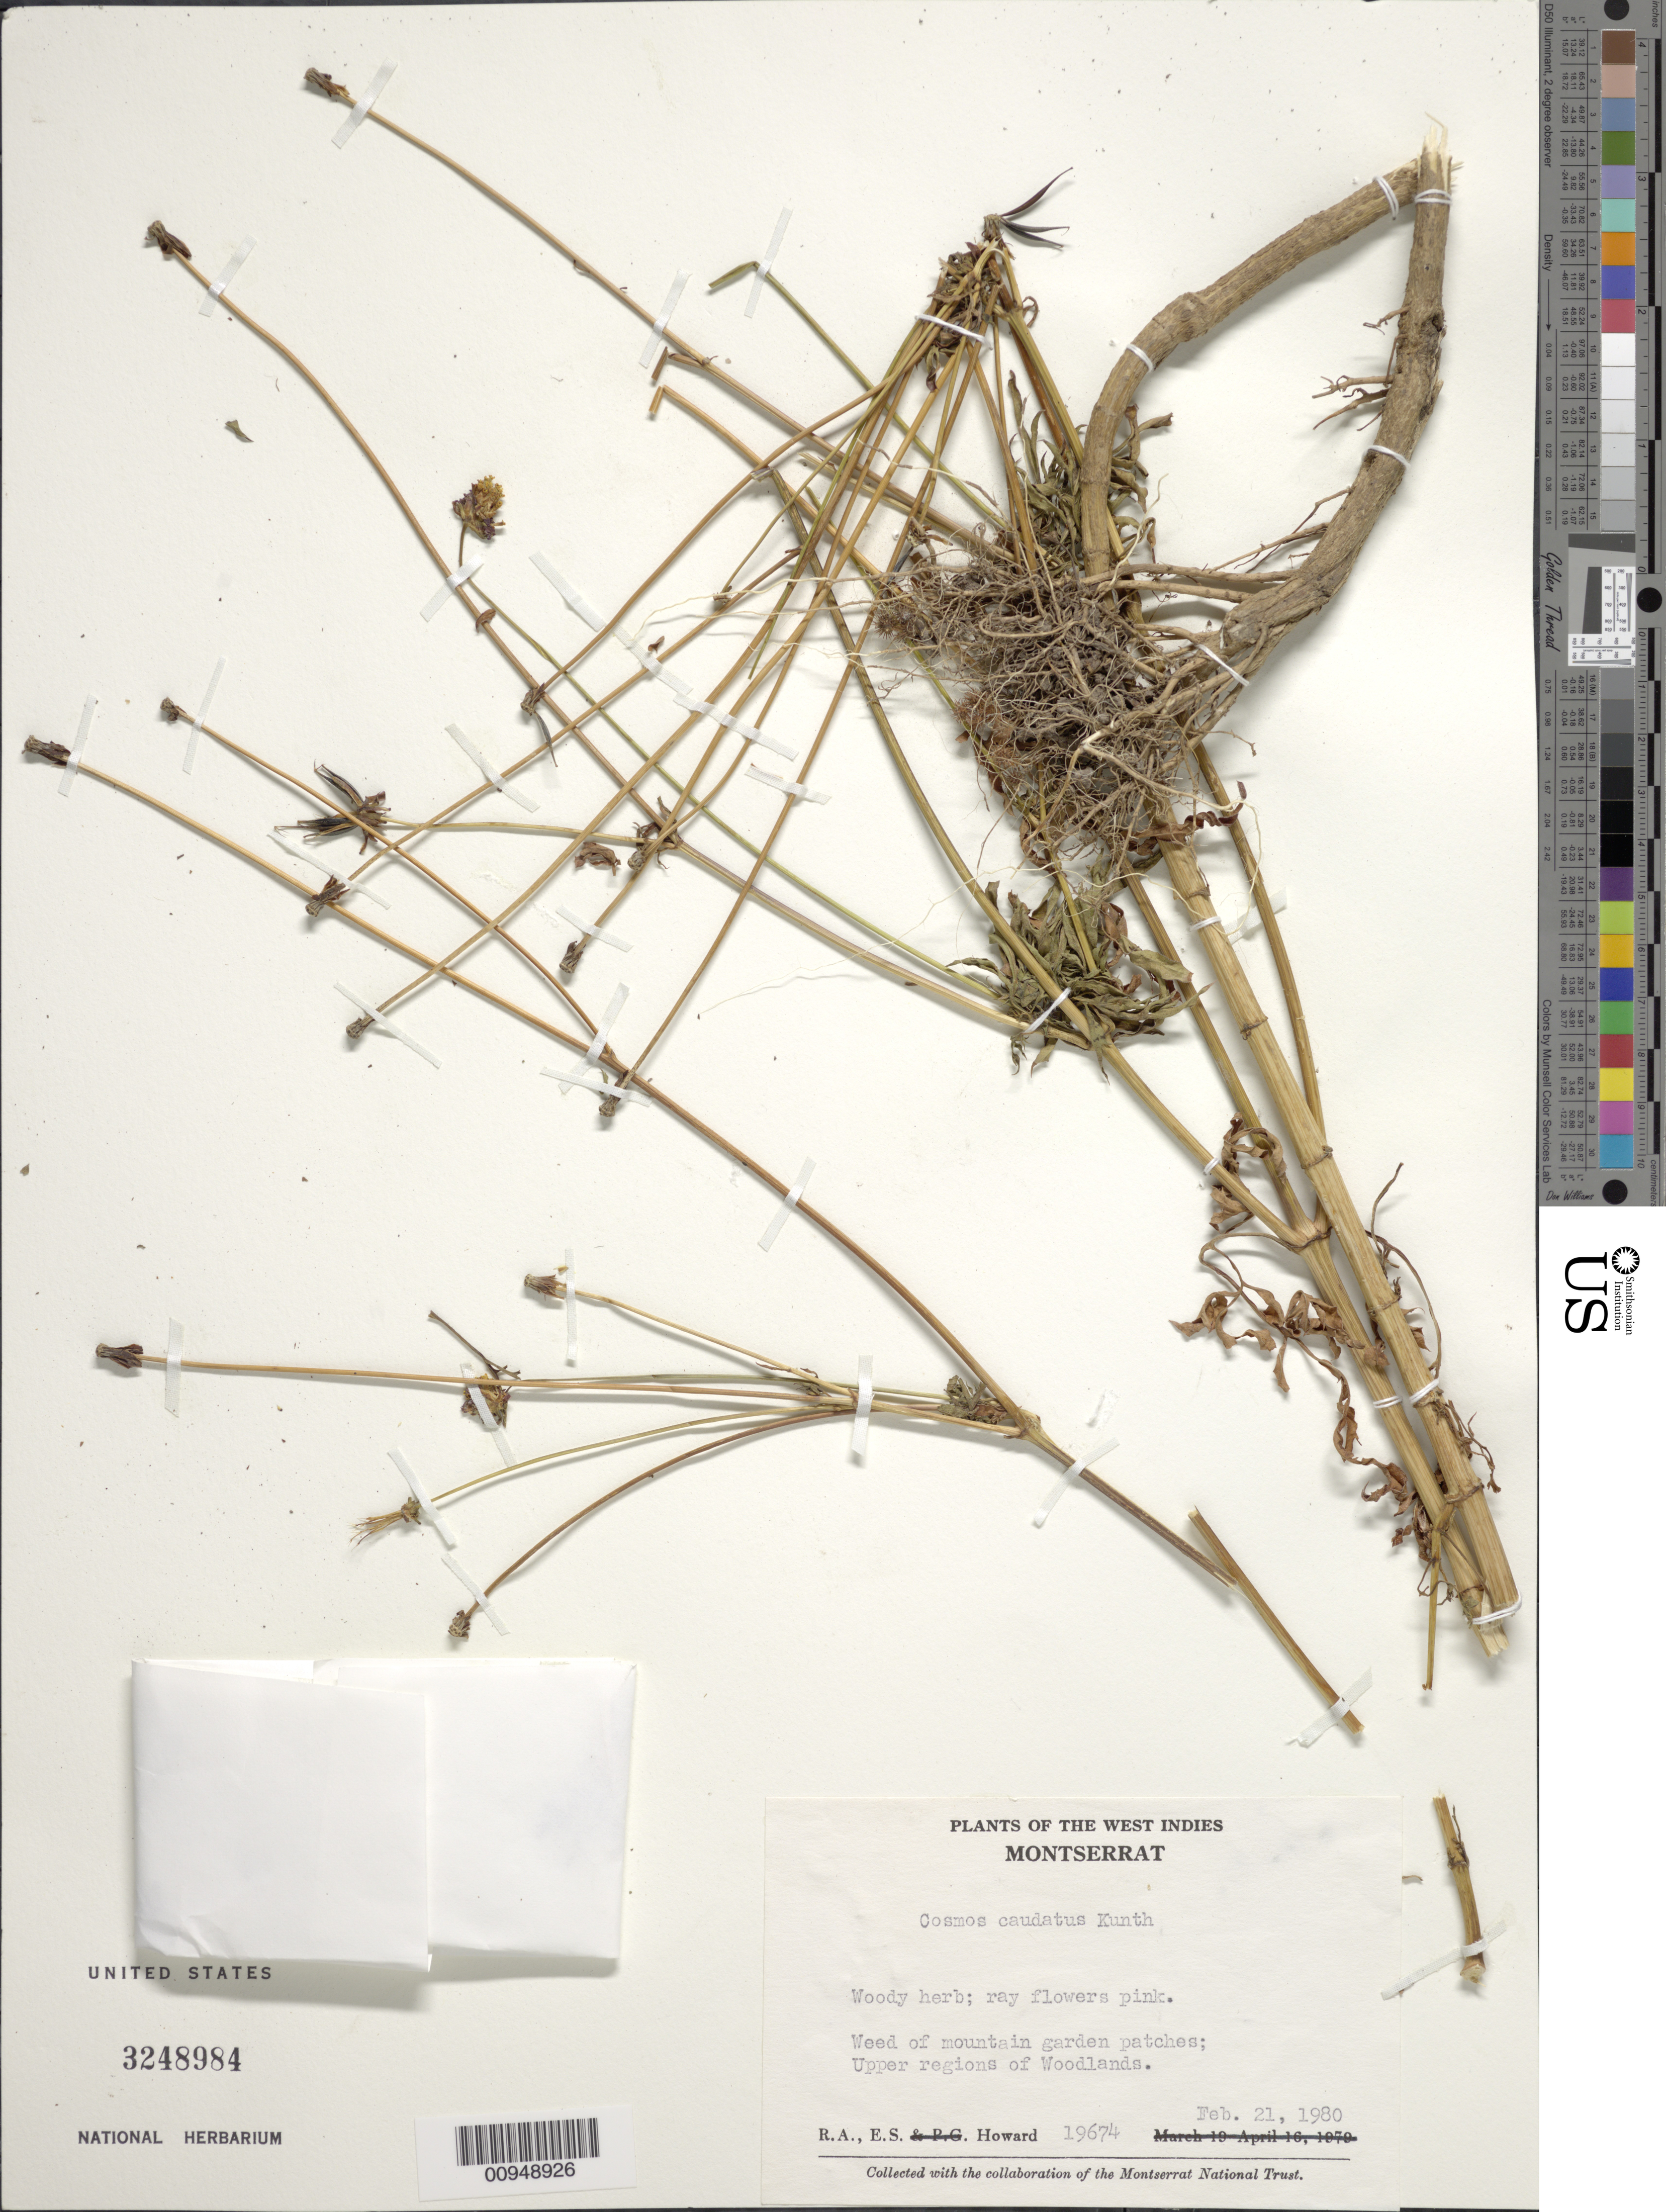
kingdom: Plantae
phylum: Tracheophyta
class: Magnoliopsida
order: Asterales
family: Asteraceae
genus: Cosmos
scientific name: Cosmos caudatus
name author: Kunth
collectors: R. A. Howard & E. S. Howard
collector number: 19674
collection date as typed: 21 Feb 1980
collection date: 1980-02-21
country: Montserrat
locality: Upper regions of Woodlands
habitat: Mountain garden patches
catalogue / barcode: US 3248984